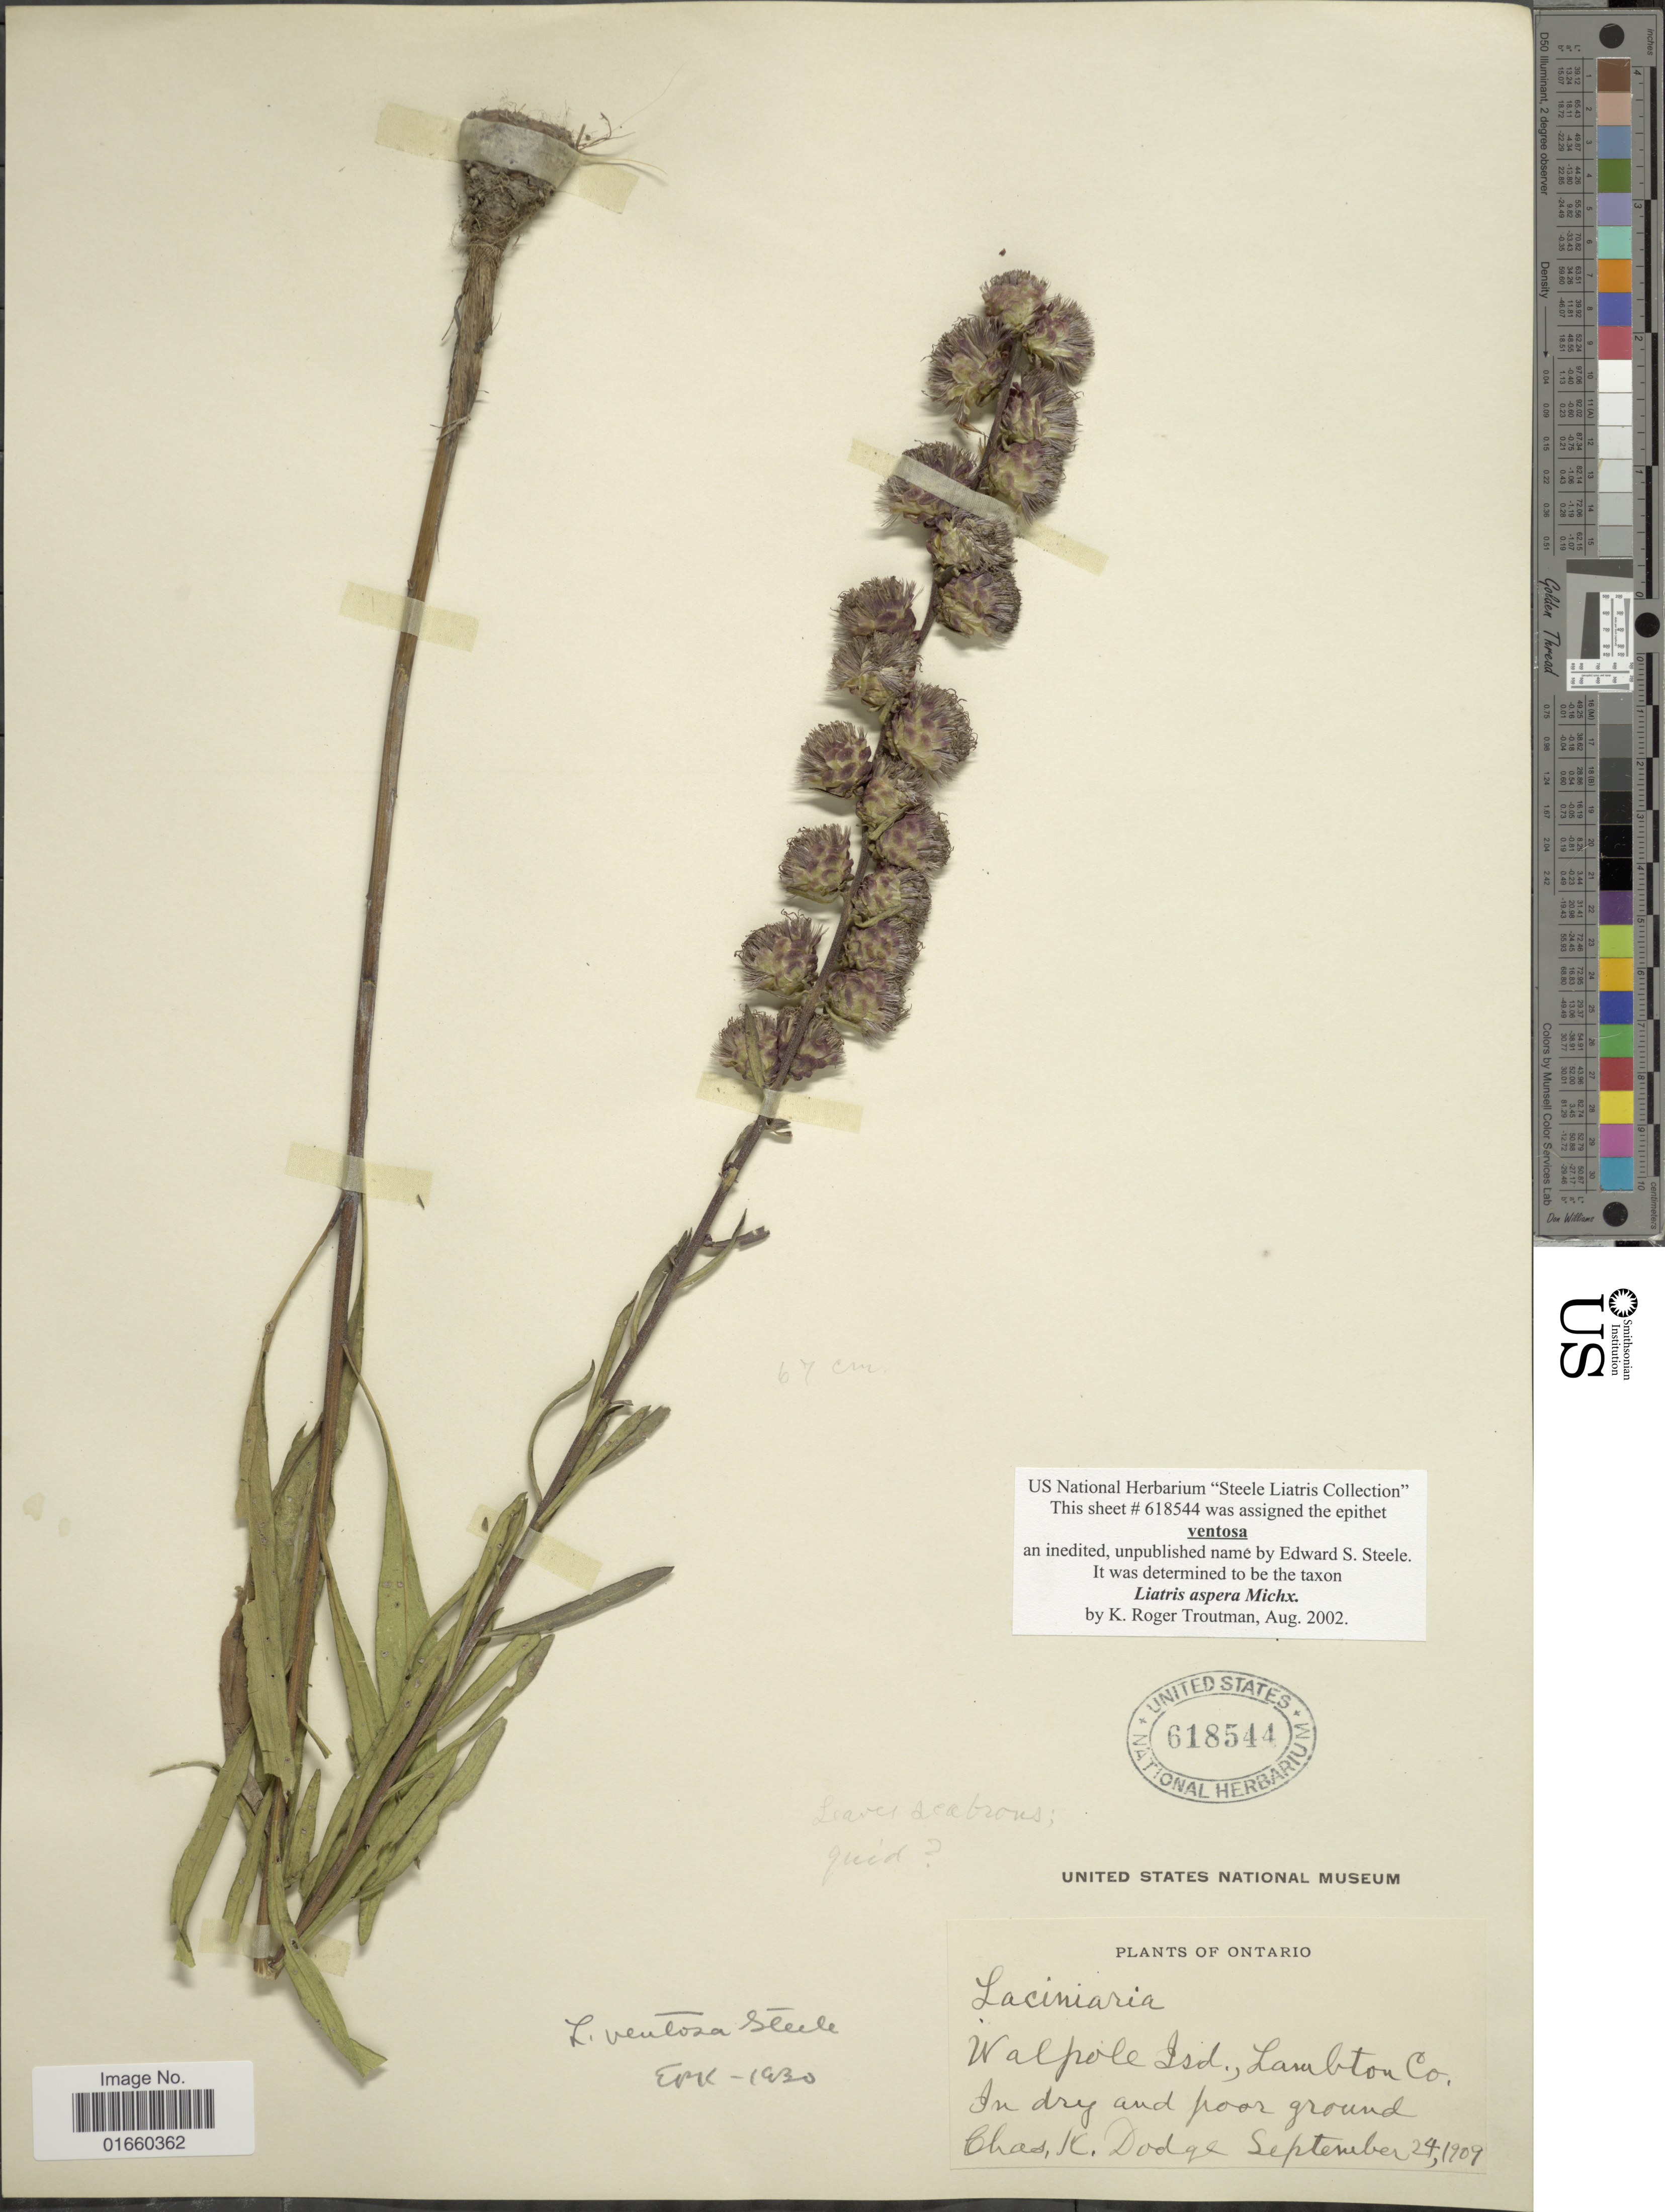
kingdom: Plantae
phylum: Tracheophyta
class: Magnoliopsida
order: Asterales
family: Asteraceae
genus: Liatris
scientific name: Liatris aspera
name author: Michx.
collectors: C. K. Dodge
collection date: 1909-09-24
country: Canada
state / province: Ontario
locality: Walpole Island, Lambton Co.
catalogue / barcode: US 618544